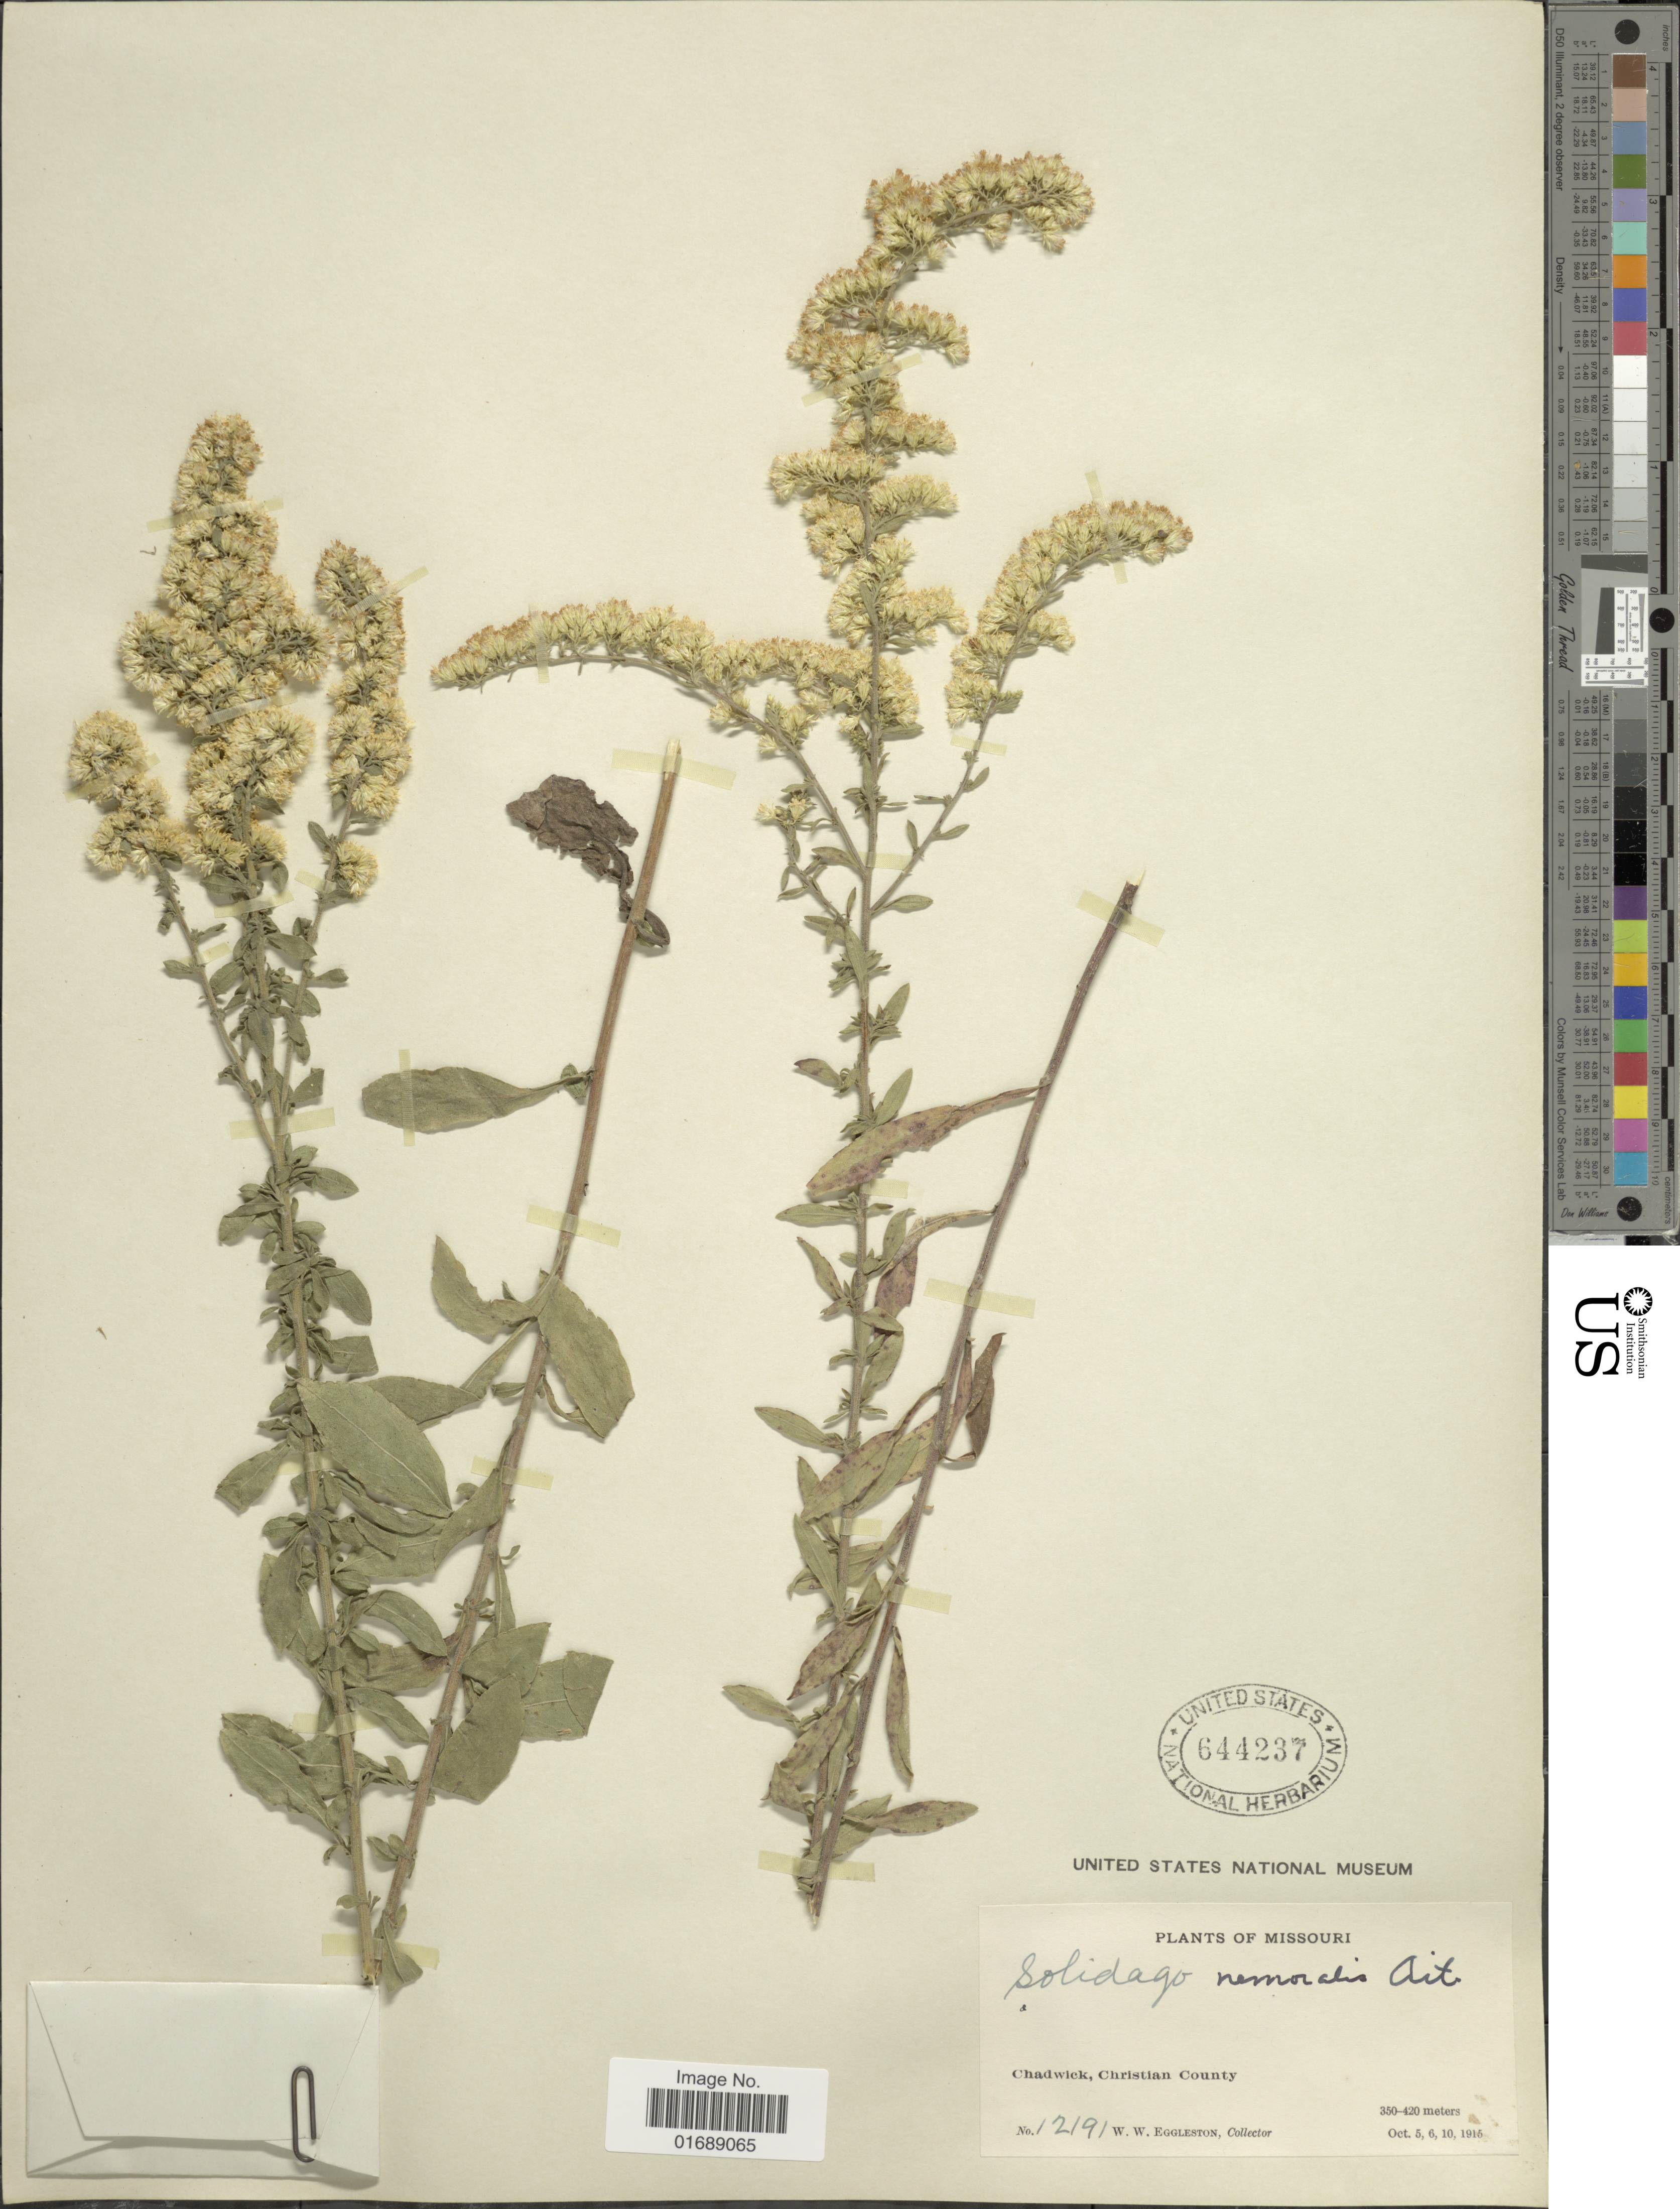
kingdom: Plantae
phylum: Tracheophyta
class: Magnoliopsida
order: Asterales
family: Asteraceae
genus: Solidago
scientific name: Solidago nemoralis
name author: Aiton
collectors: W. W. Eggleston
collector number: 12191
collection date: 1915-10-05/1915-10-10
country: United States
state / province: Missouri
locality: Chadwick, Christian County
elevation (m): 350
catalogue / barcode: US 644237